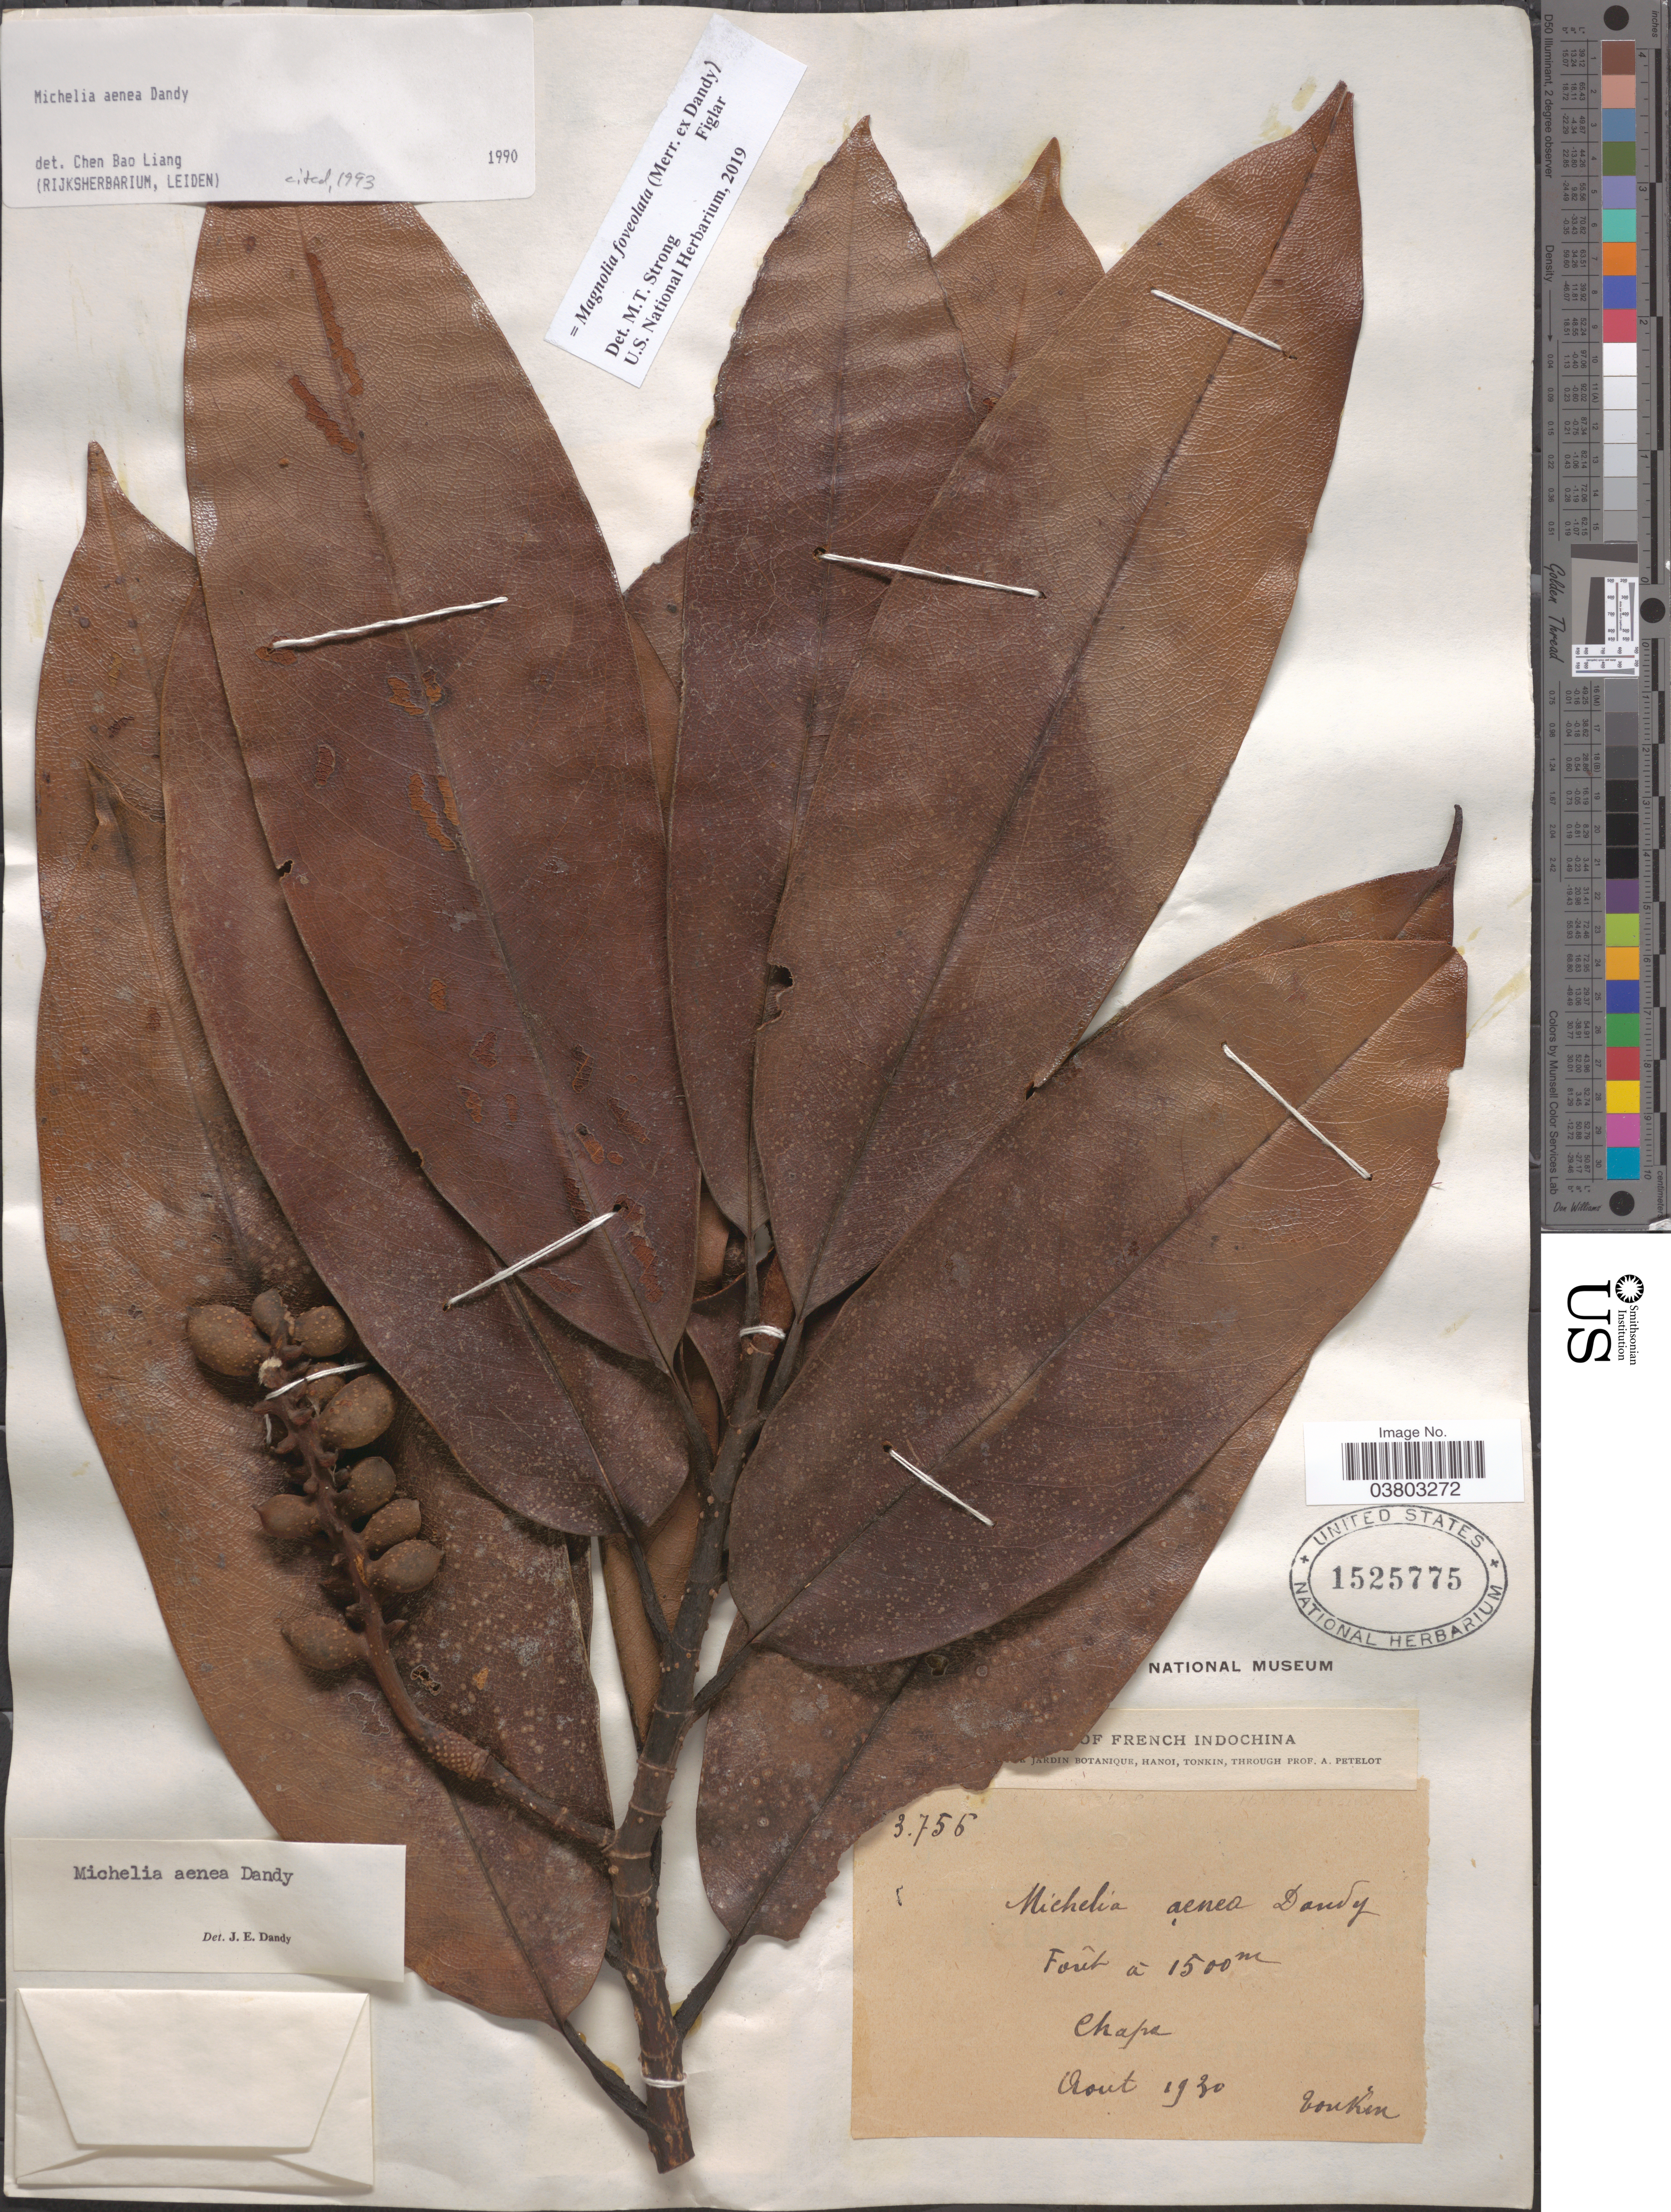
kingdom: Plantae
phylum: Tracheophyta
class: Magnoliopsida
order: Magnoliales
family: Magnoliaceae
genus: Magnolia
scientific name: Magnolia foveolata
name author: (Merr. ex Dandy) Figlar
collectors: P. A. Pételot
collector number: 3755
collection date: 1930-08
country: Vietnam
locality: French Indochina. Chapa.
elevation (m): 1500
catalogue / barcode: US 1525775